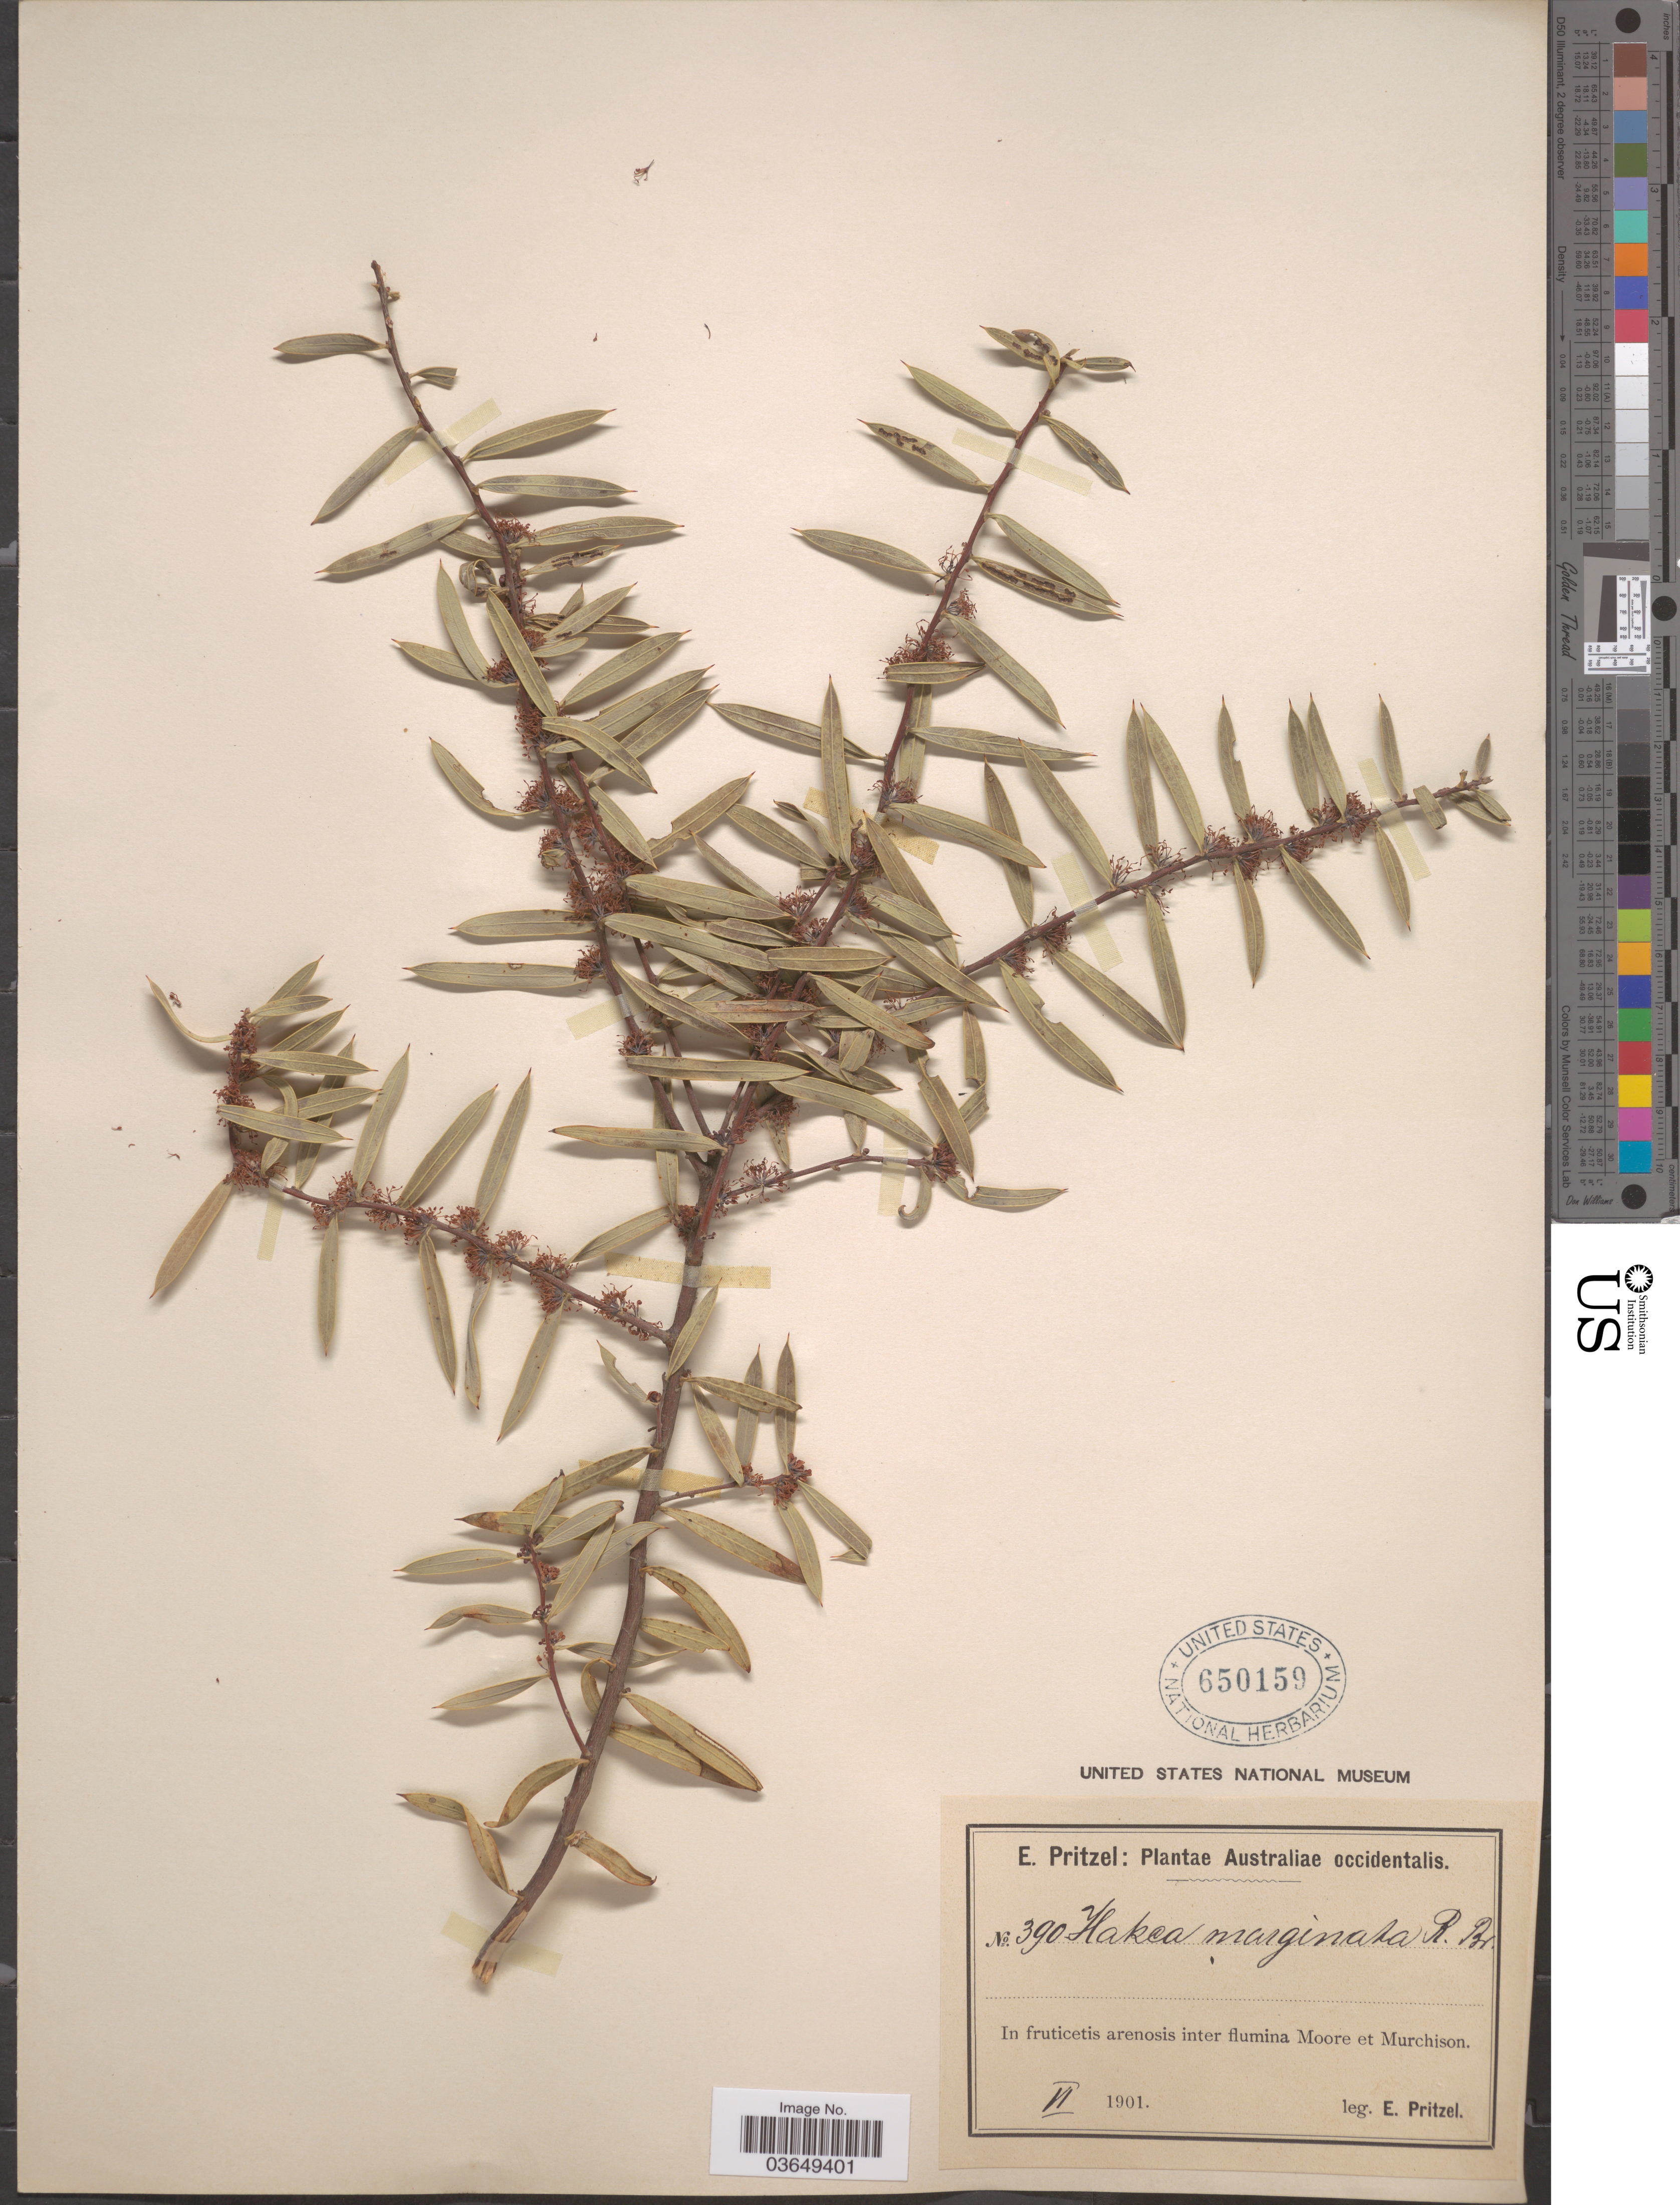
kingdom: Plantae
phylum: Tracheophyta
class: Magnoliopsida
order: Proteales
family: Proteaceae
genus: Hakea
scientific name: Hakea marginata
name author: R. Br.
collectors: E. G. Pritzel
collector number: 390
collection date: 1901-06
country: Australia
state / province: Western Australia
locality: Australiae occidentalis. In fruticetis arenosis inter flumina Moore et Murchison.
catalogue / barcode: US 650159